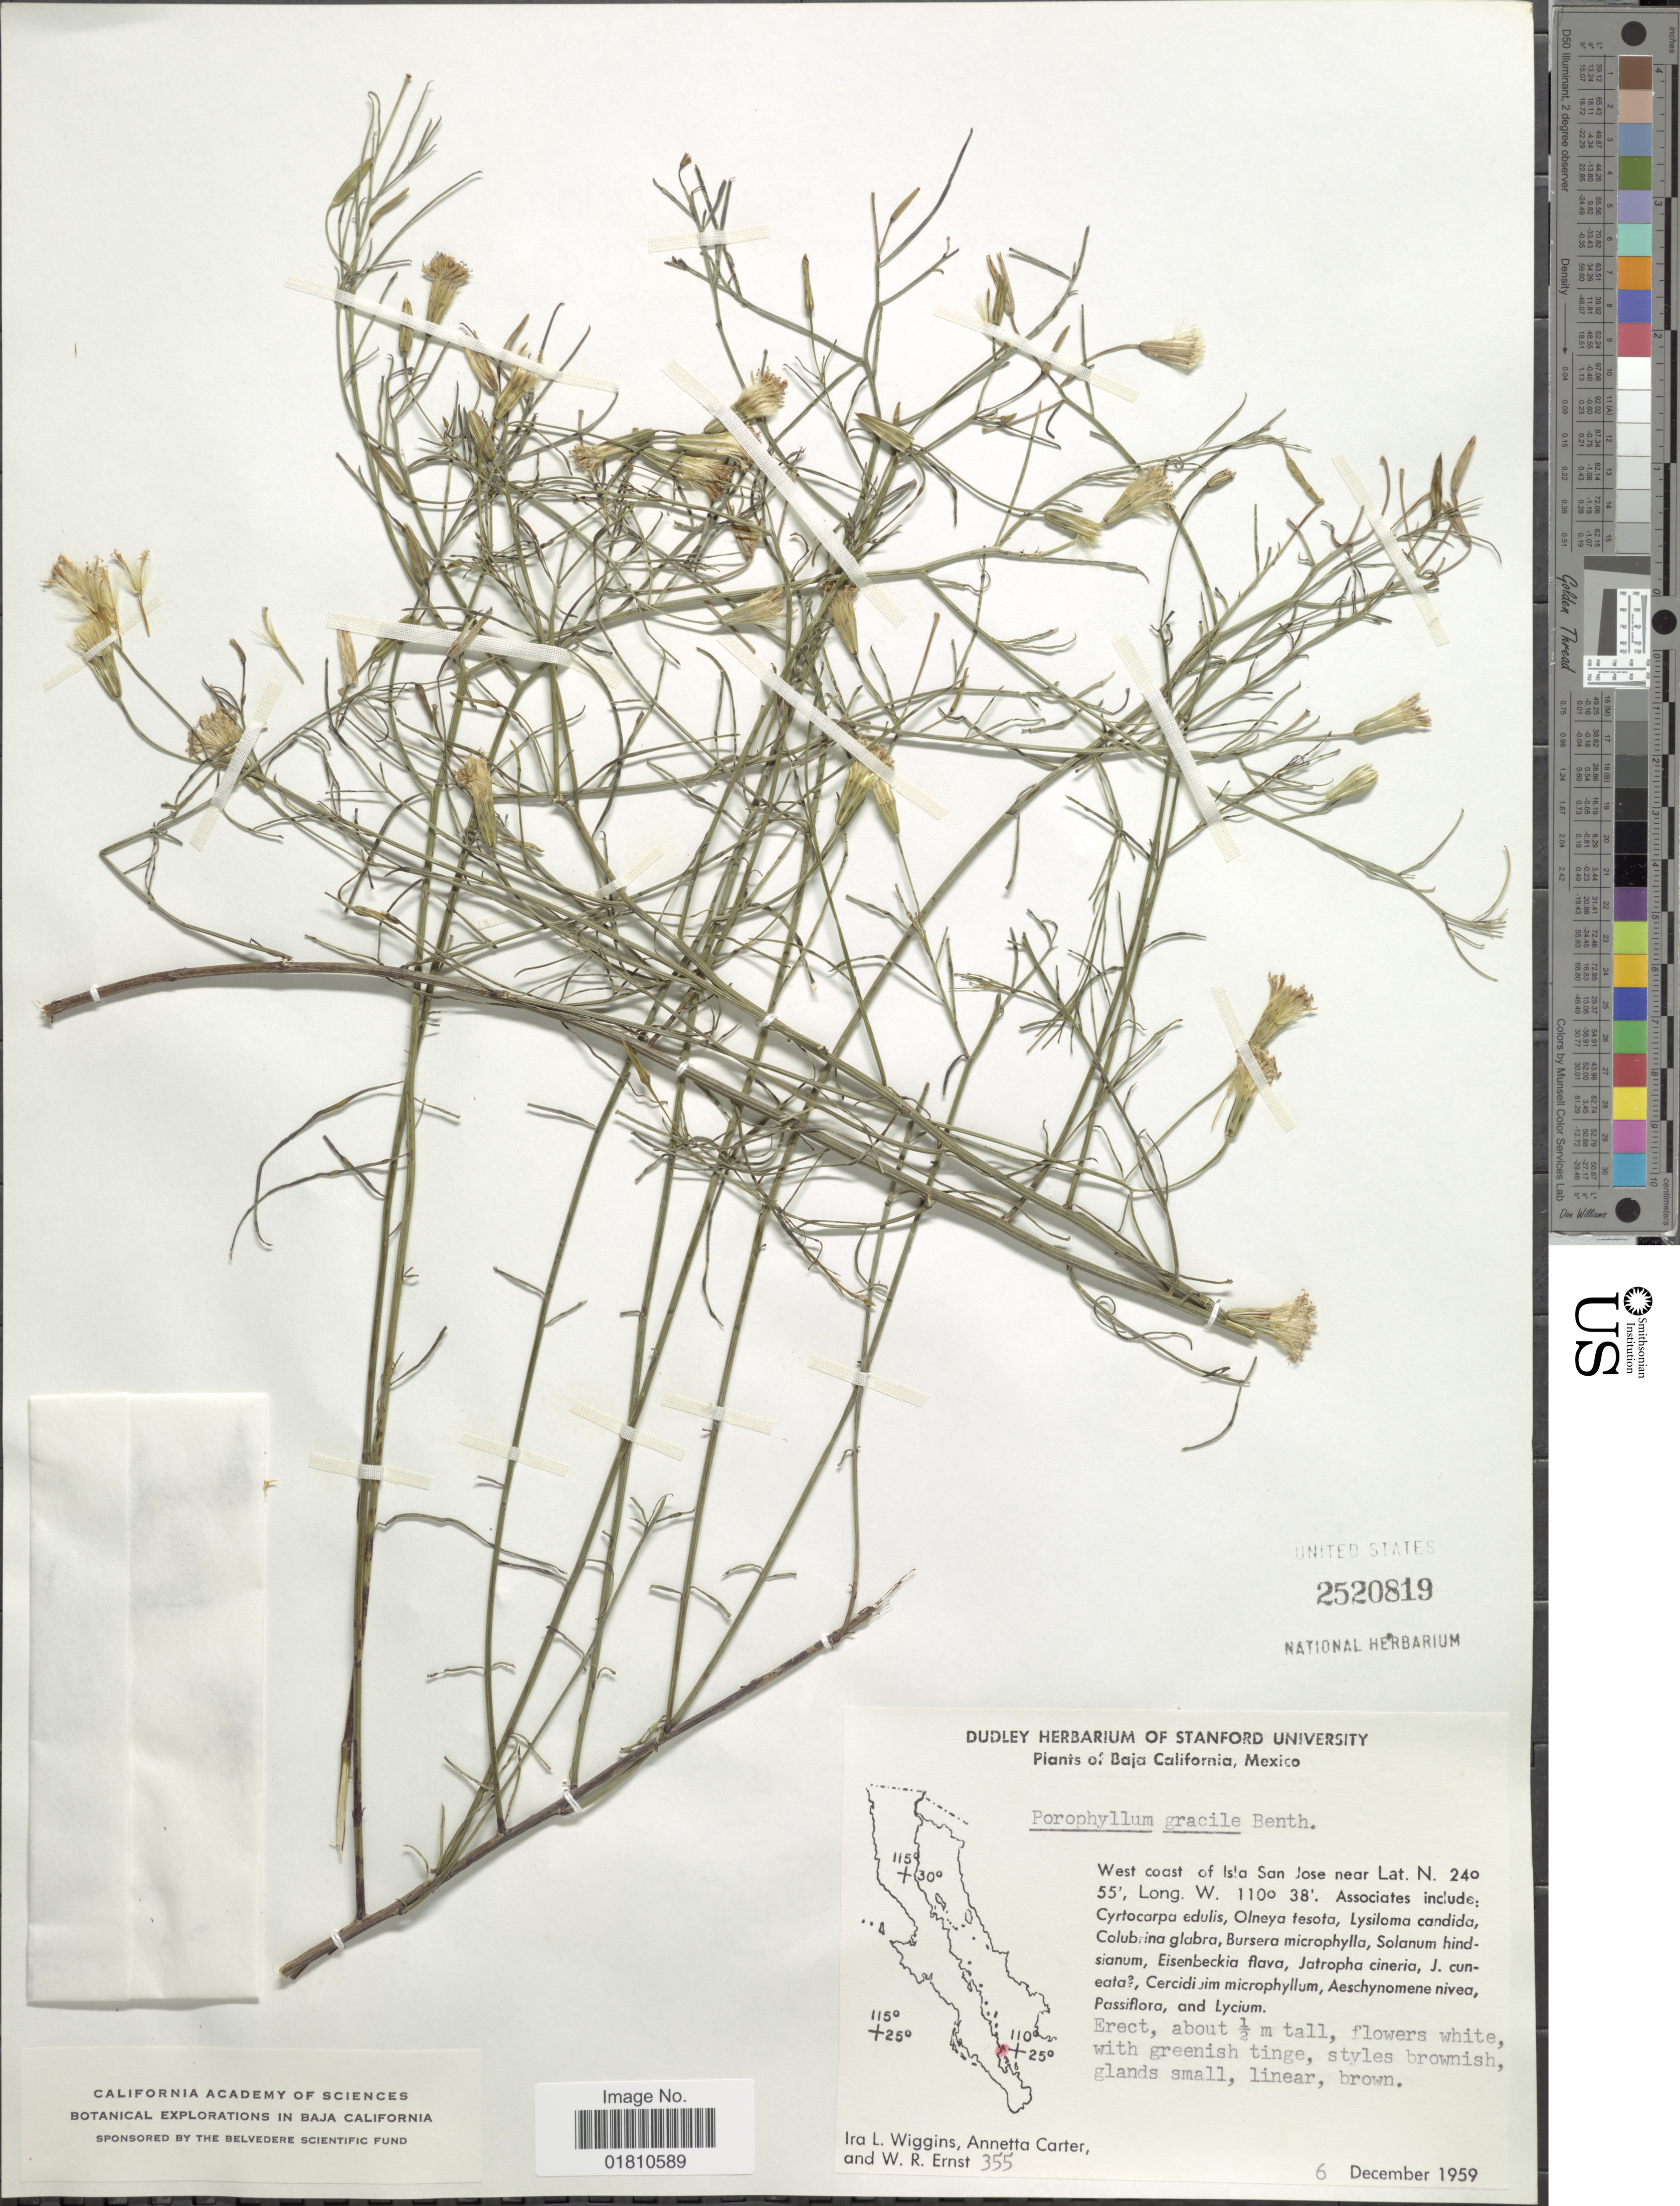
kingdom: Plantae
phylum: Tracheophyta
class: Magnoliopsida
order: Asterales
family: Asteraceae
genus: Porophyllum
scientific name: Porophyllum gracile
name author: Benth.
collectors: I. L. Wiggins, A. Carter & W. R. Ernst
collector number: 355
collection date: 1959-12-06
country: Mexico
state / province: Baja California Sur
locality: West coast of Isla San Jose.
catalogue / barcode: US 2520819